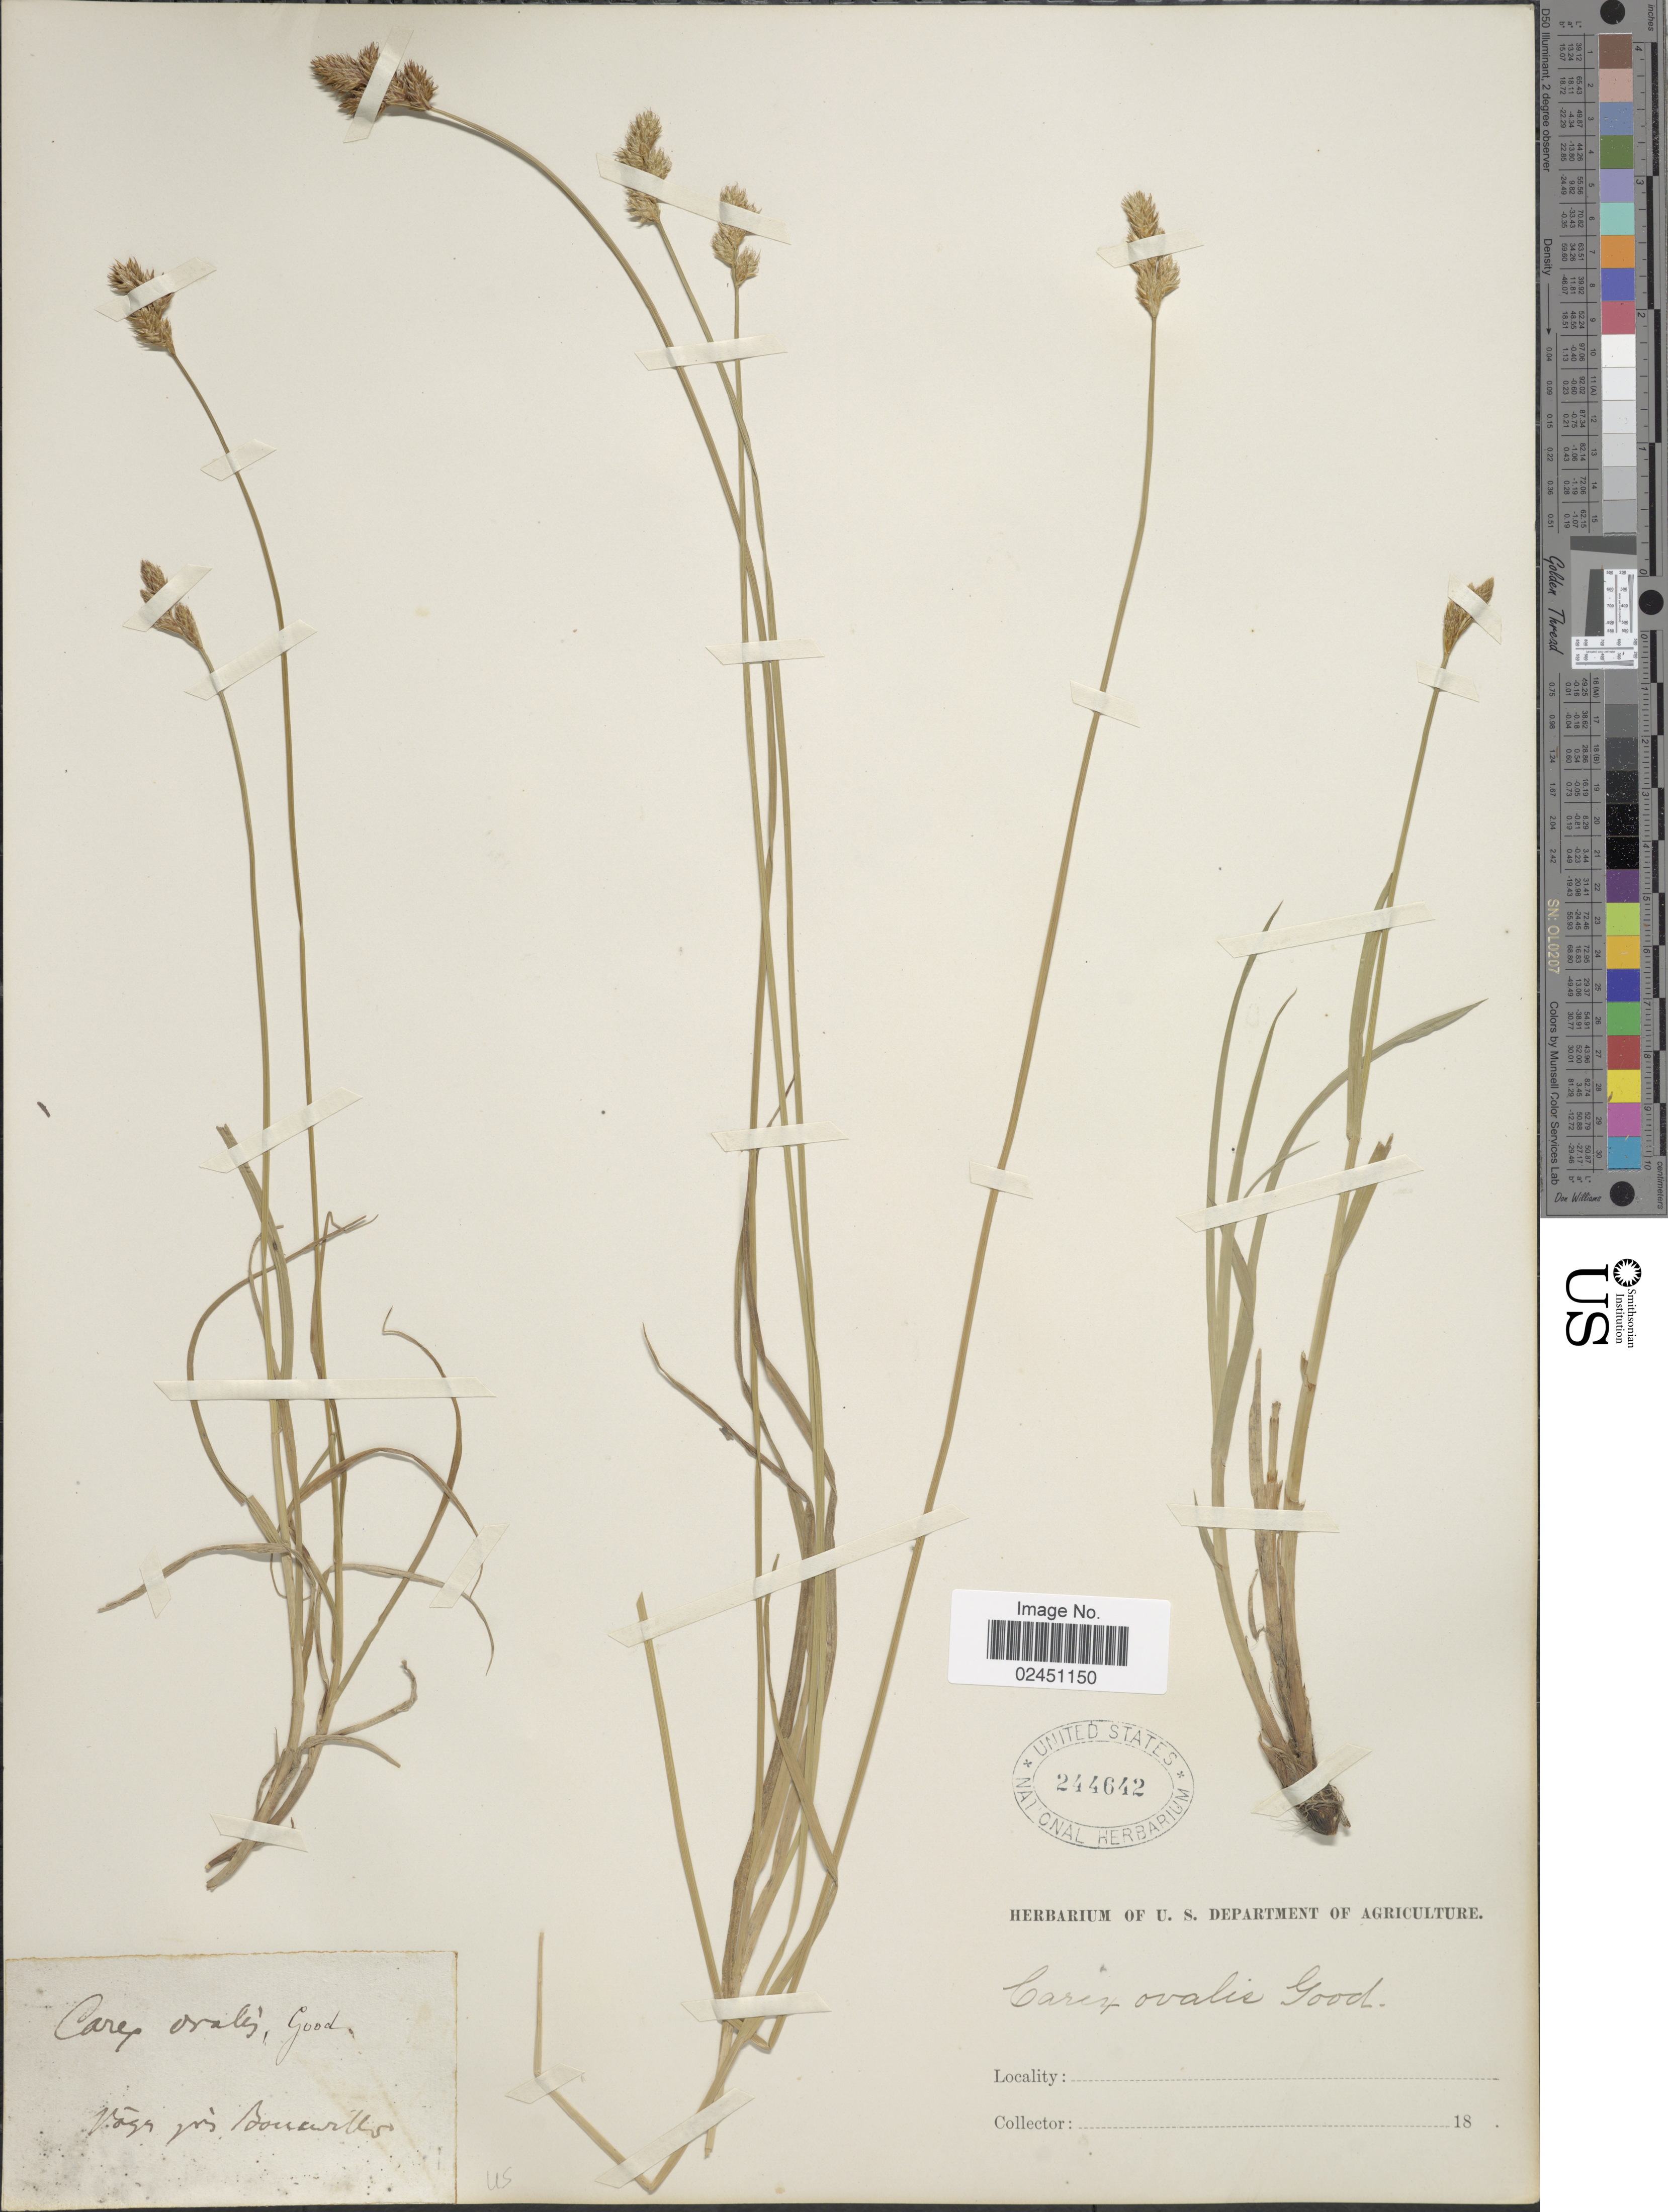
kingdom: Plantae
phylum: Tracheophyta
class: Liliopsida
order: Poales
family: Cyperaceae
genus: Carex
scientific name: Carex leporina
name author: L.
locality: Bogs pres Boucarilles [interpreted]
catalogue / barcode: US 244642